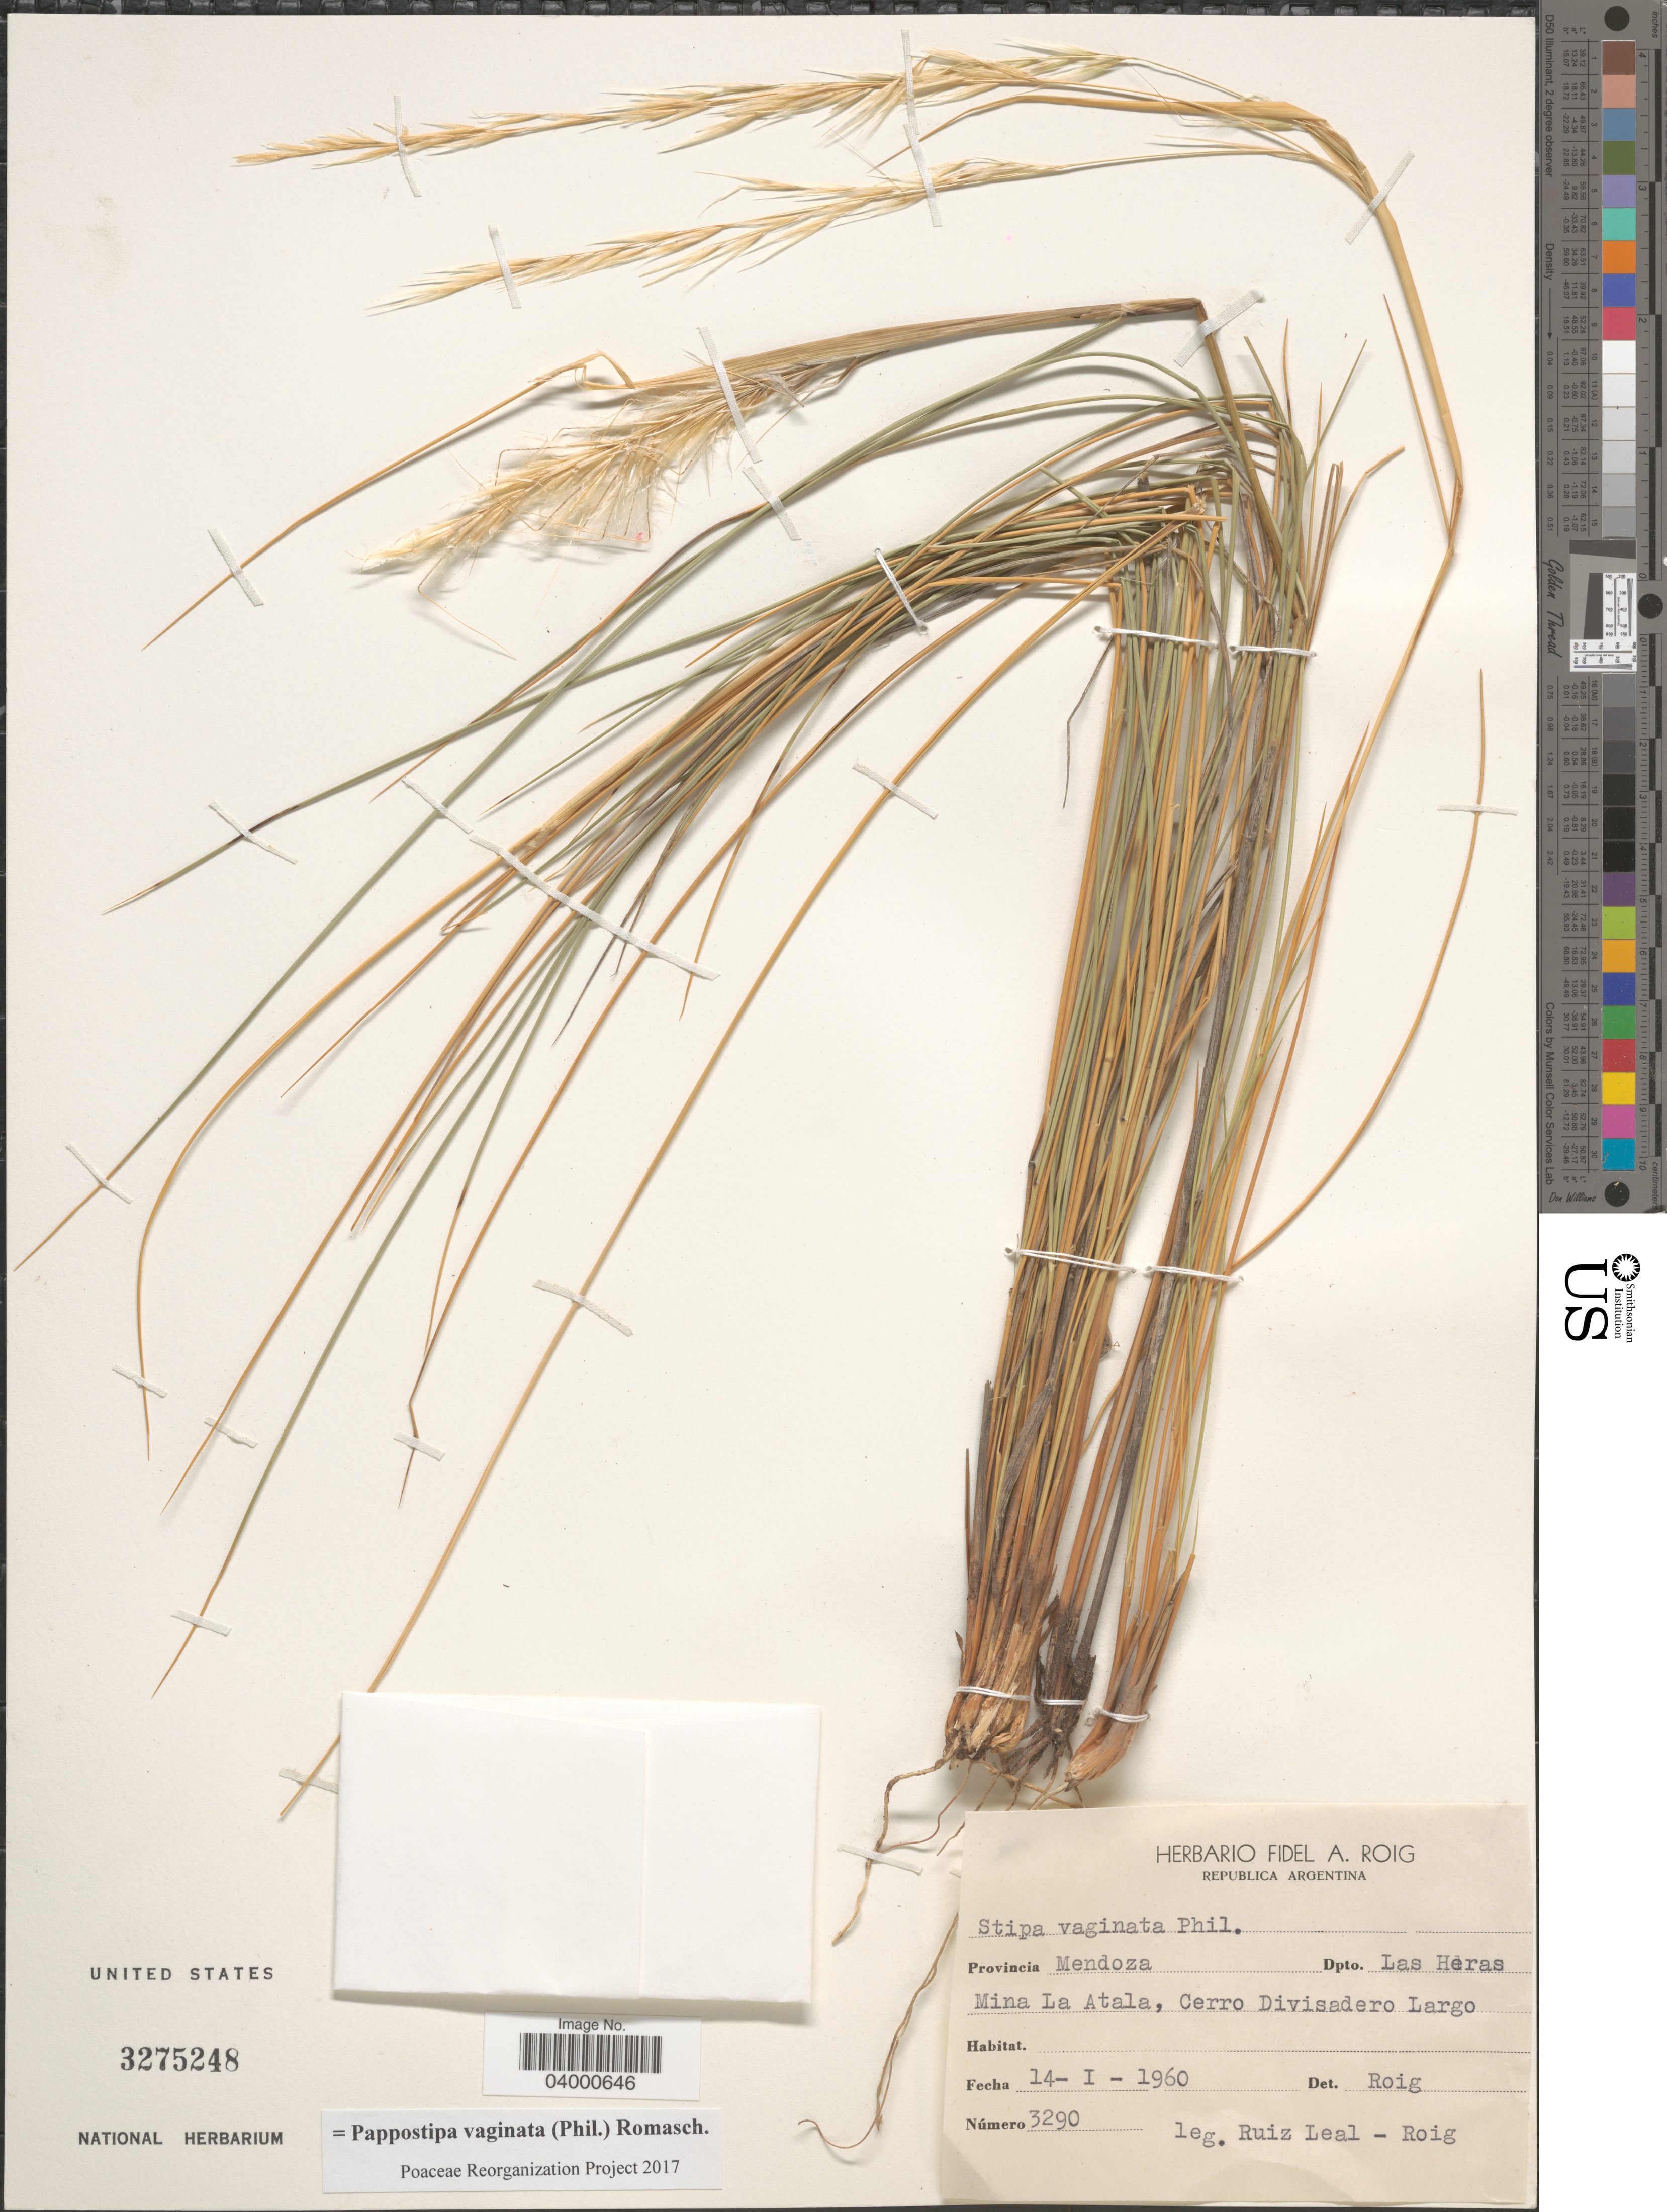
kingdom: Plantae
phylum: Tracheophyta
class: Liliopsida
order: Poales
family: Poaceae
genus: Pappostipa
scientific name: Pappostipa vaginata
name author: (Phil.) Romasch.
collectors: R. Leal & F. Roig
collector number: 3290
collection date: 1960-01-14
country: Argentina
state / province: Mendoza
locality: Dpto. Las Heras. Mina La Atala, Cerro Divisadero Largo.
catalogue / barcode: US 3275248